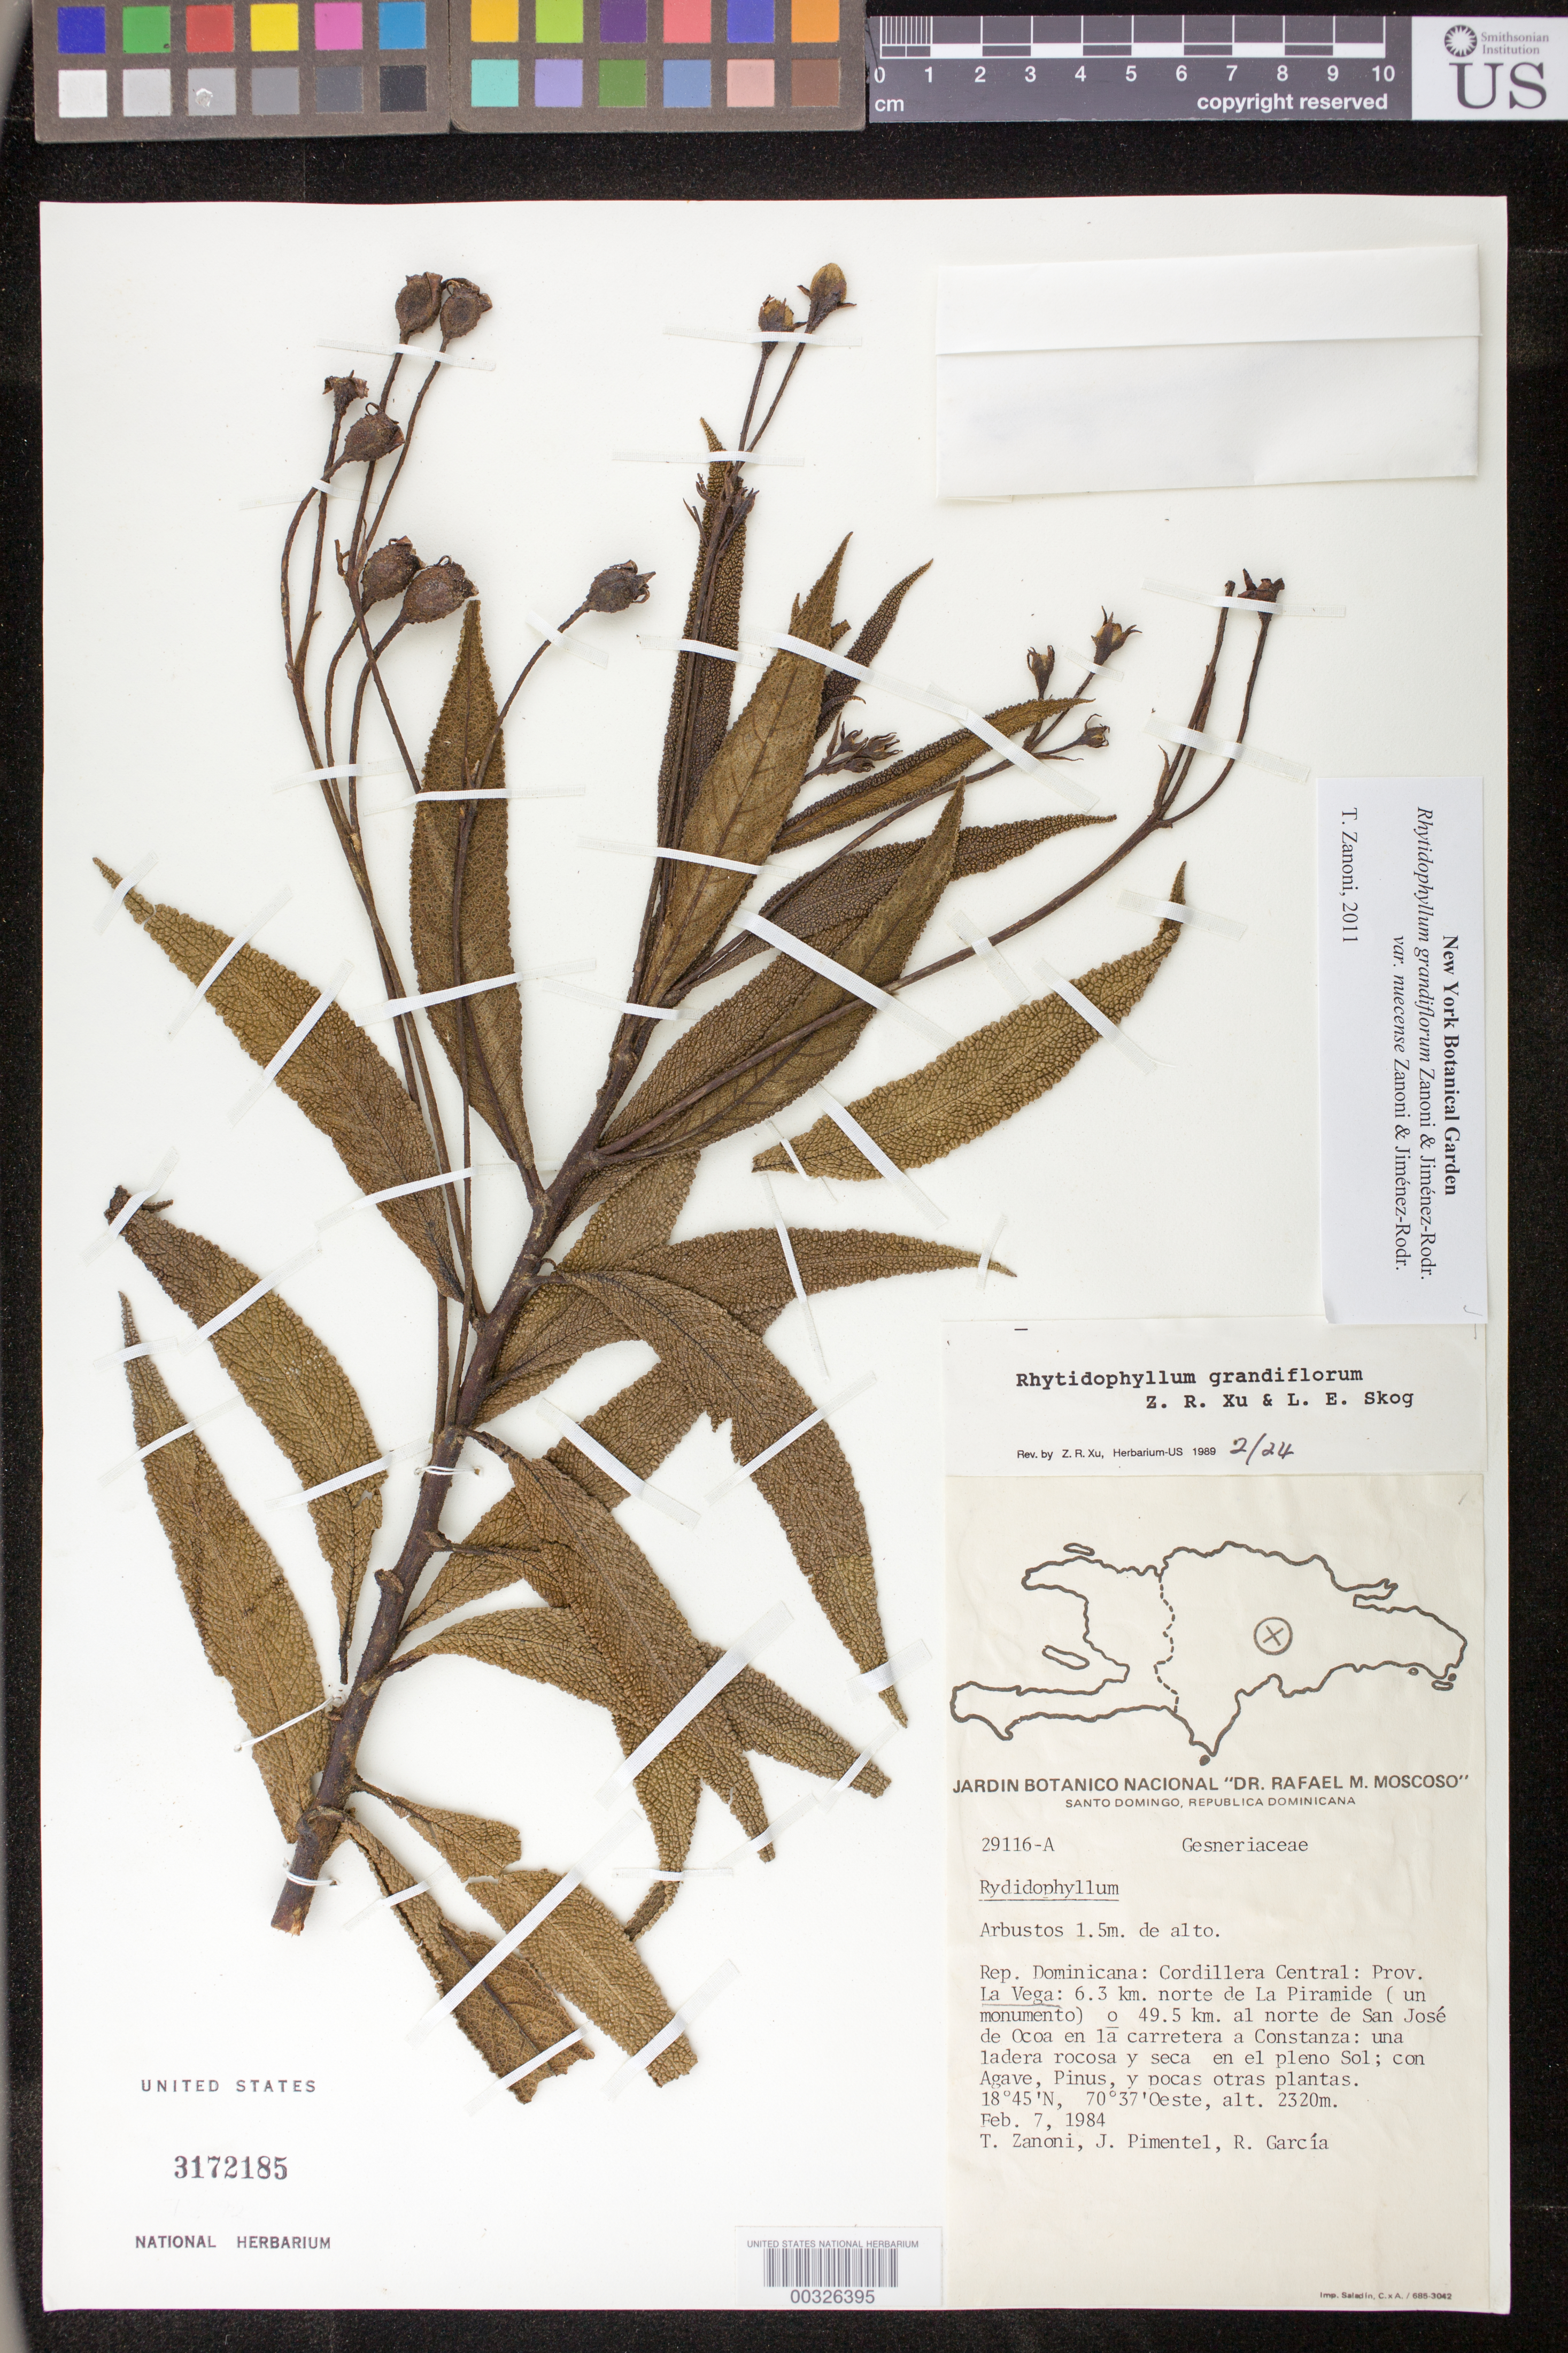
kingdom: Plantae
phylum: Tracheophyta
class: Magnoliopsida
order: Lamiales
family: Gesneriaceae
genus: Rhytidophyllum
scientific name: Rhytidophyllum grandiflorum var. nuecense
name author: Zanoni & Jiménez Rodr.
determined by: Zanoni, T. A., (NY), New York Botanical Garden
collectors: T. A. Zanoni, J. Pimentel & R. García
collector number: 29116 -A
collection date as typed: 07 Feb 1984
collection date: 1984-02-07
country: Dominican Republic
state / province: La Vega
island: Hispaniola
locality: Cordillera Central: 6.3 km N de La Piramide (un monumento) o 49.5 km al N de San José de Ocoa en la carretera a Constanza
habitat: Ladera rocosa y seca en el pleno Sol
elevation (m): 2320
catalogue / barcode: US 3172185